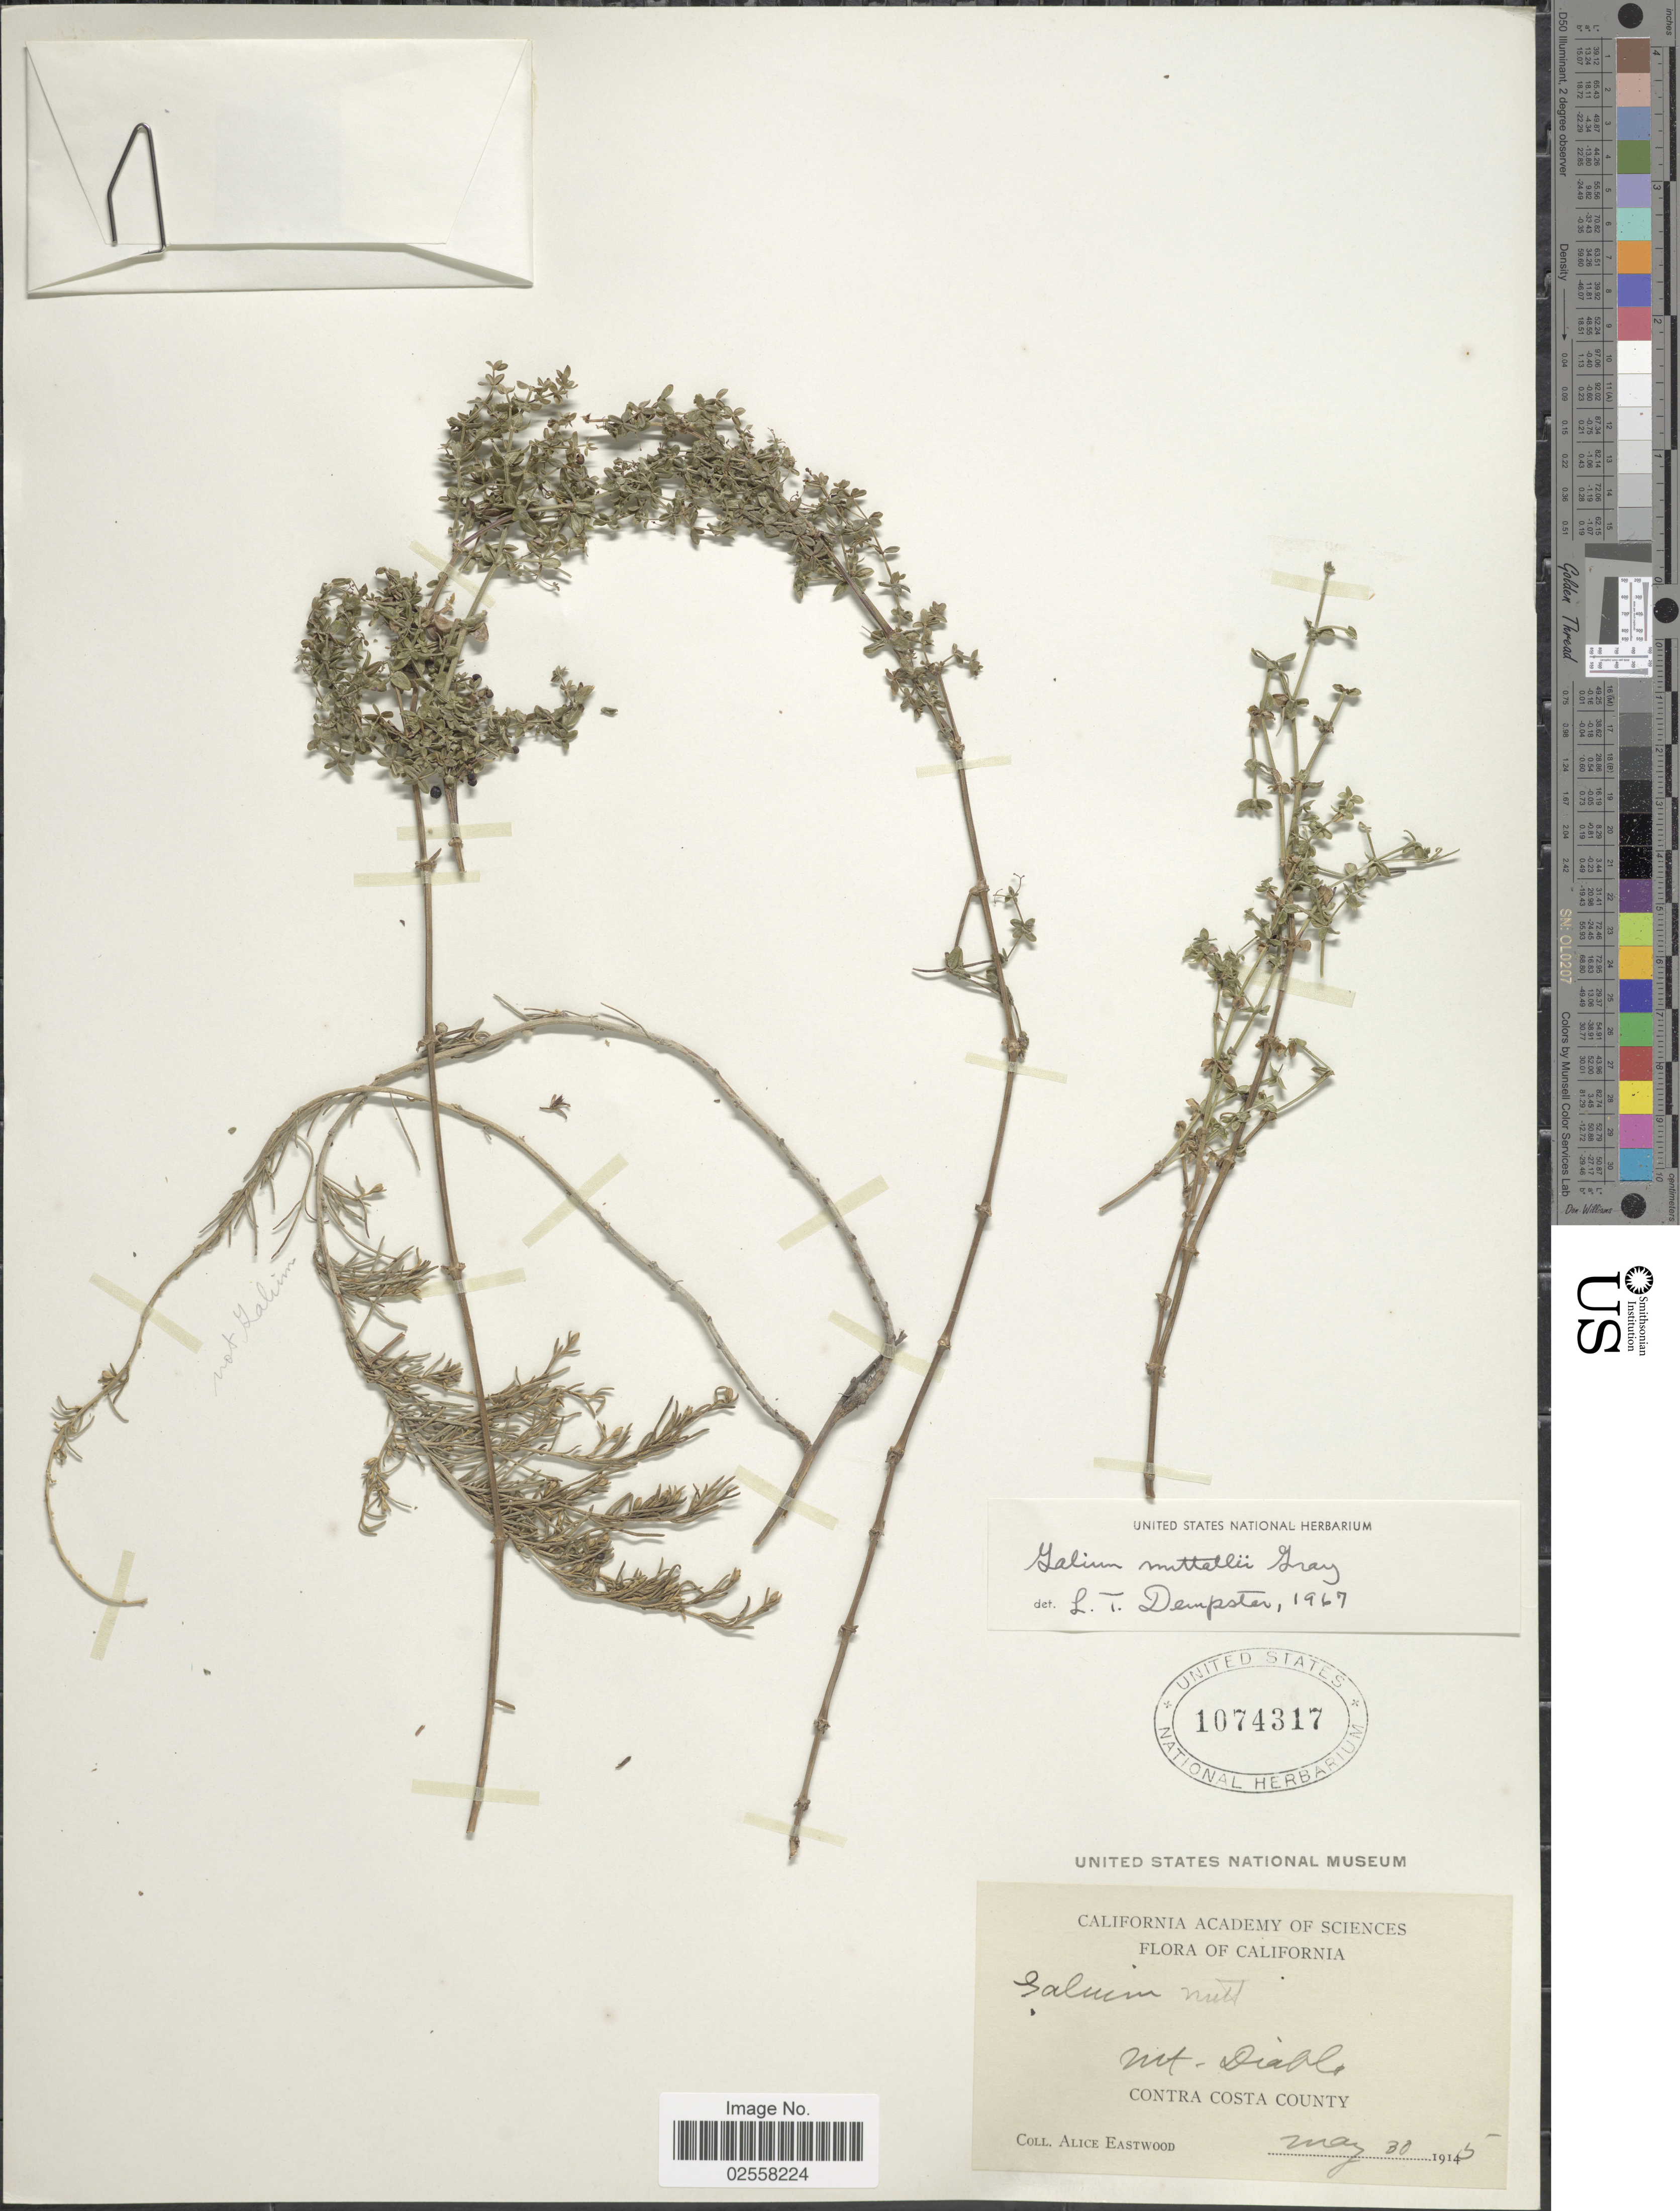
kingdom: Plantae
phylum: Tracheophyta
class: Magnoliopsida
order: Gentianales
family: Rubiaceae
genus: Galium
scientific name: Galium nuttallii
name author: A. Gray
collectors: A. Eastwood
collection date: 1915-05-30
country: United States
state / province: California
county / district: Contra Costa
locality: Mt. Diablo, Contra Costa County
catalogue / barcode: US 1074317